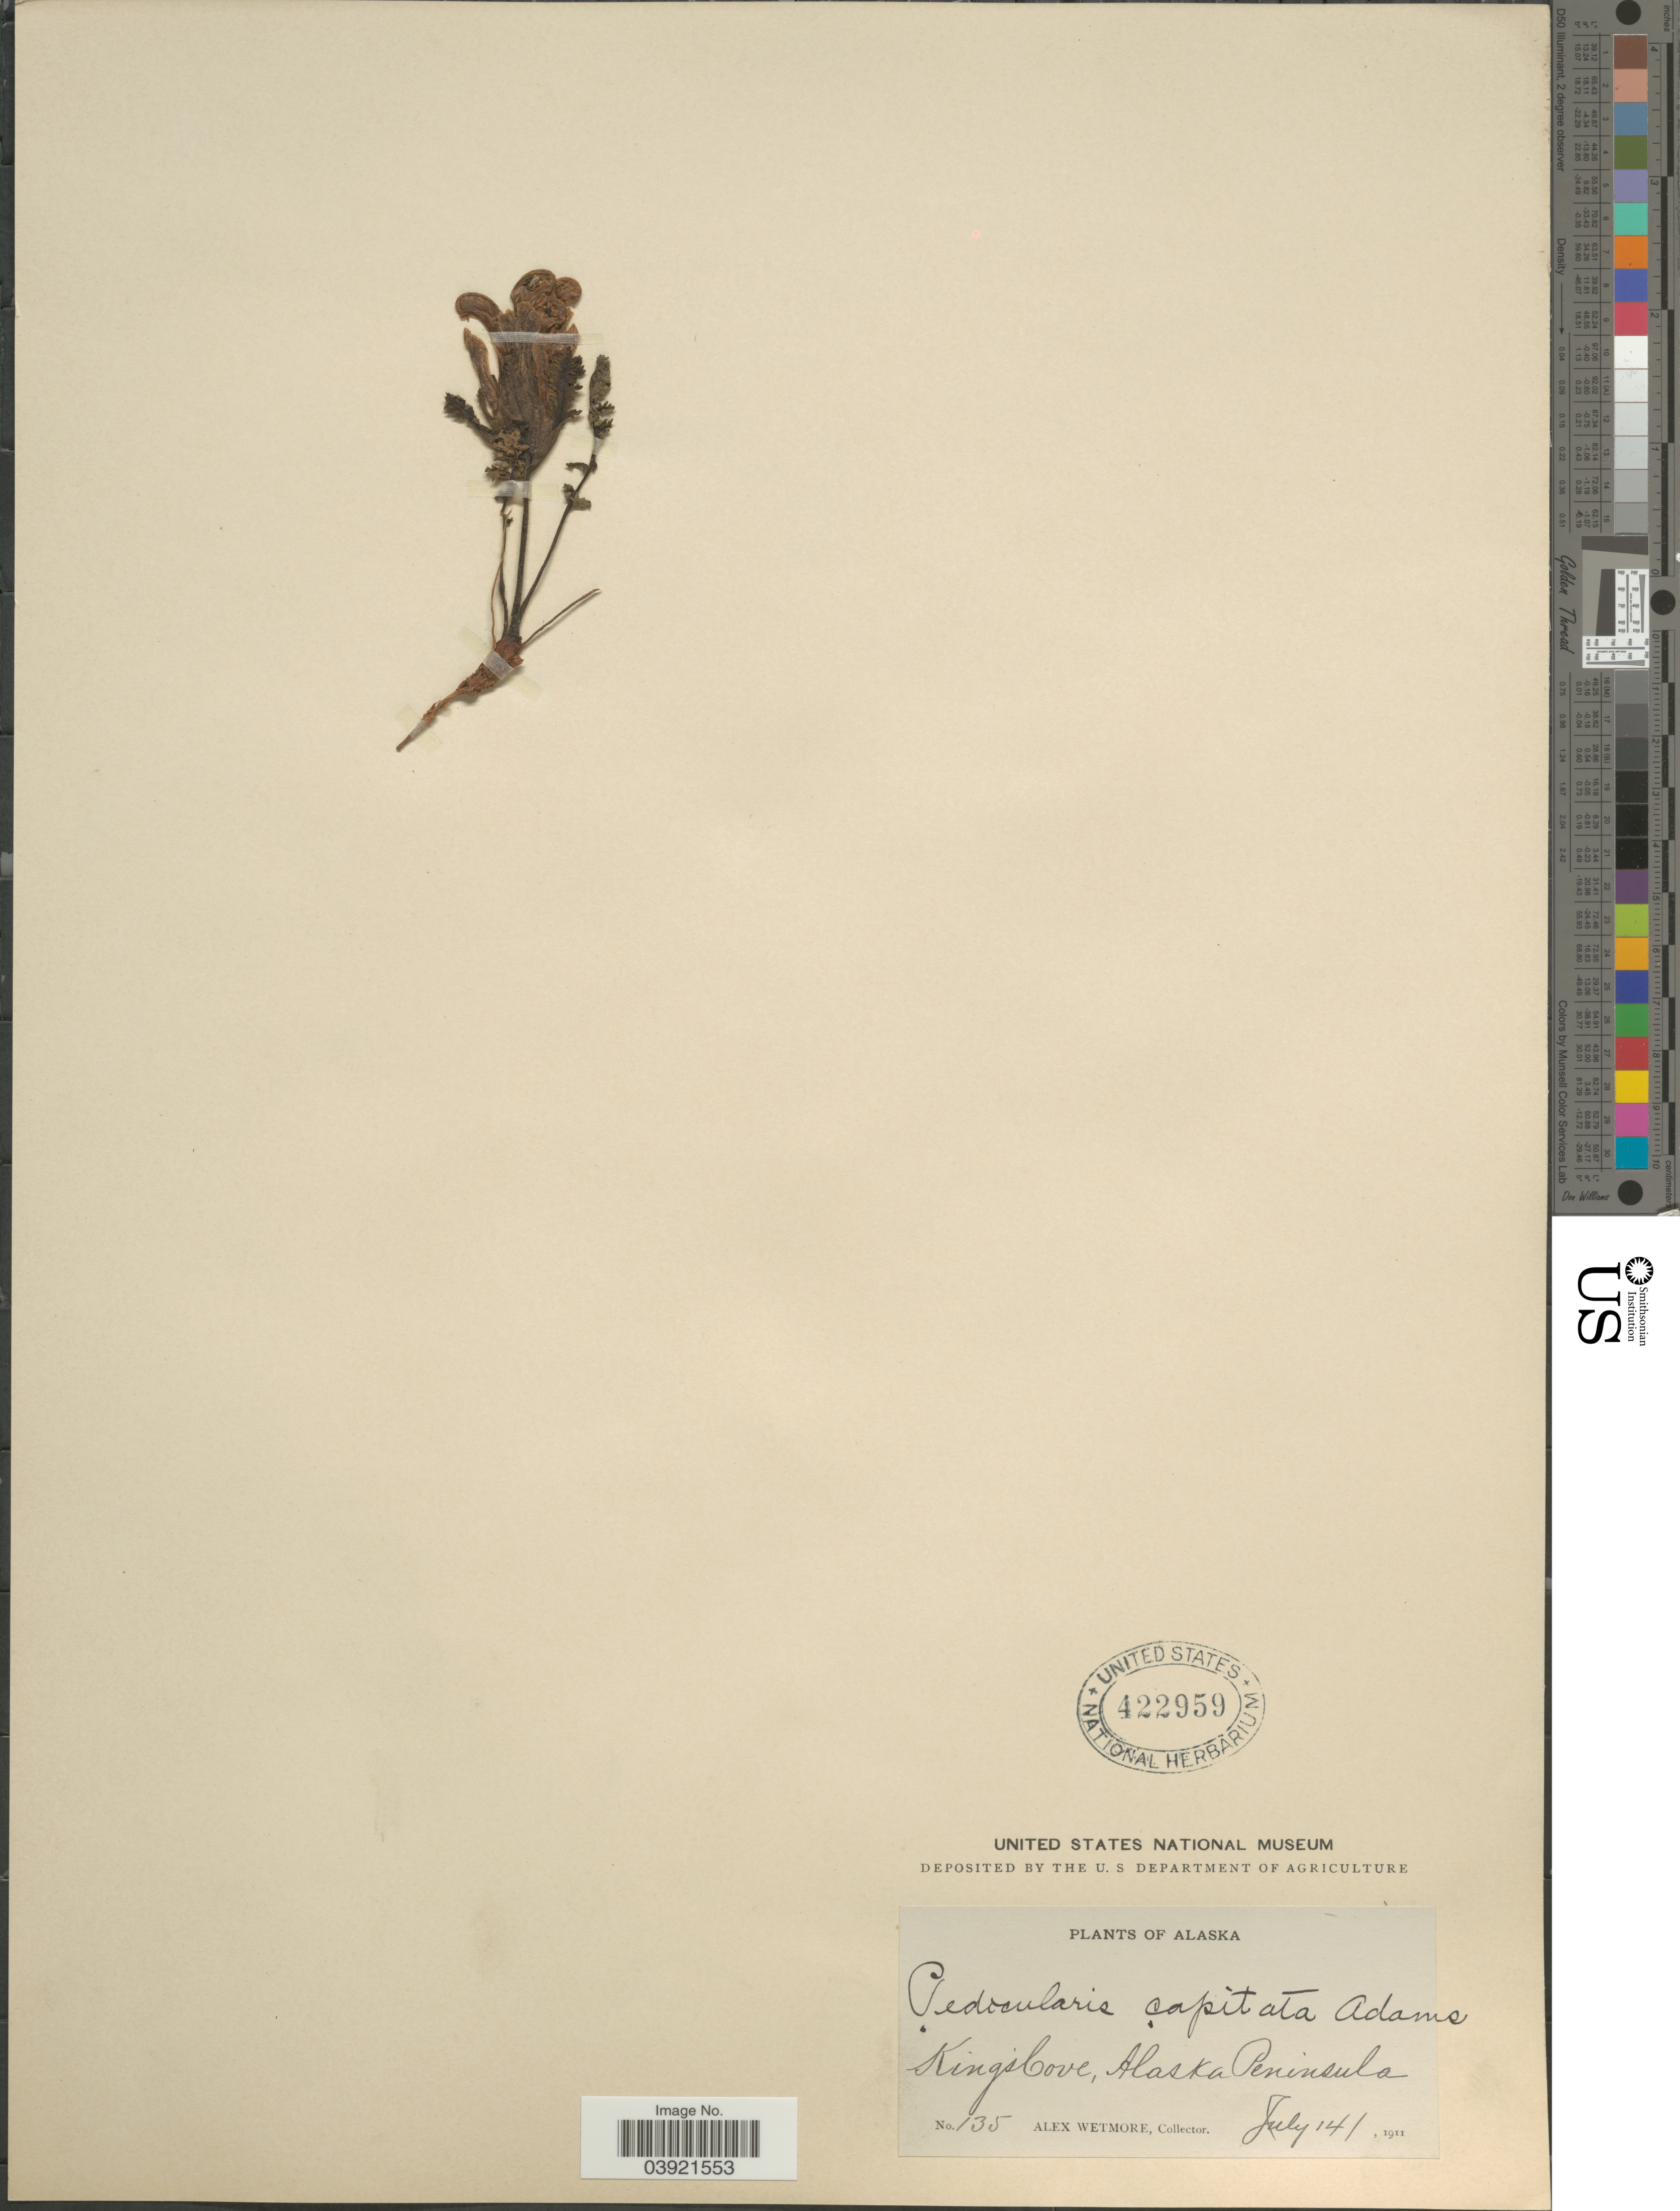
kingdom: Plantae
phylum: Tracheophyta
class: Magnoliopsida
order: Lamiales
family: Orobanchaceae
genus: Pedicularis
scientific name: Pedicularis capitata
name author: Adams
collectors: A. Wetmore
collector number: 135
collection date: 1911-07-14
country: United States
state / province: Alaska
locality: Kings Cove, Alaska Peninsula.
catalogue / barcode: US 422959